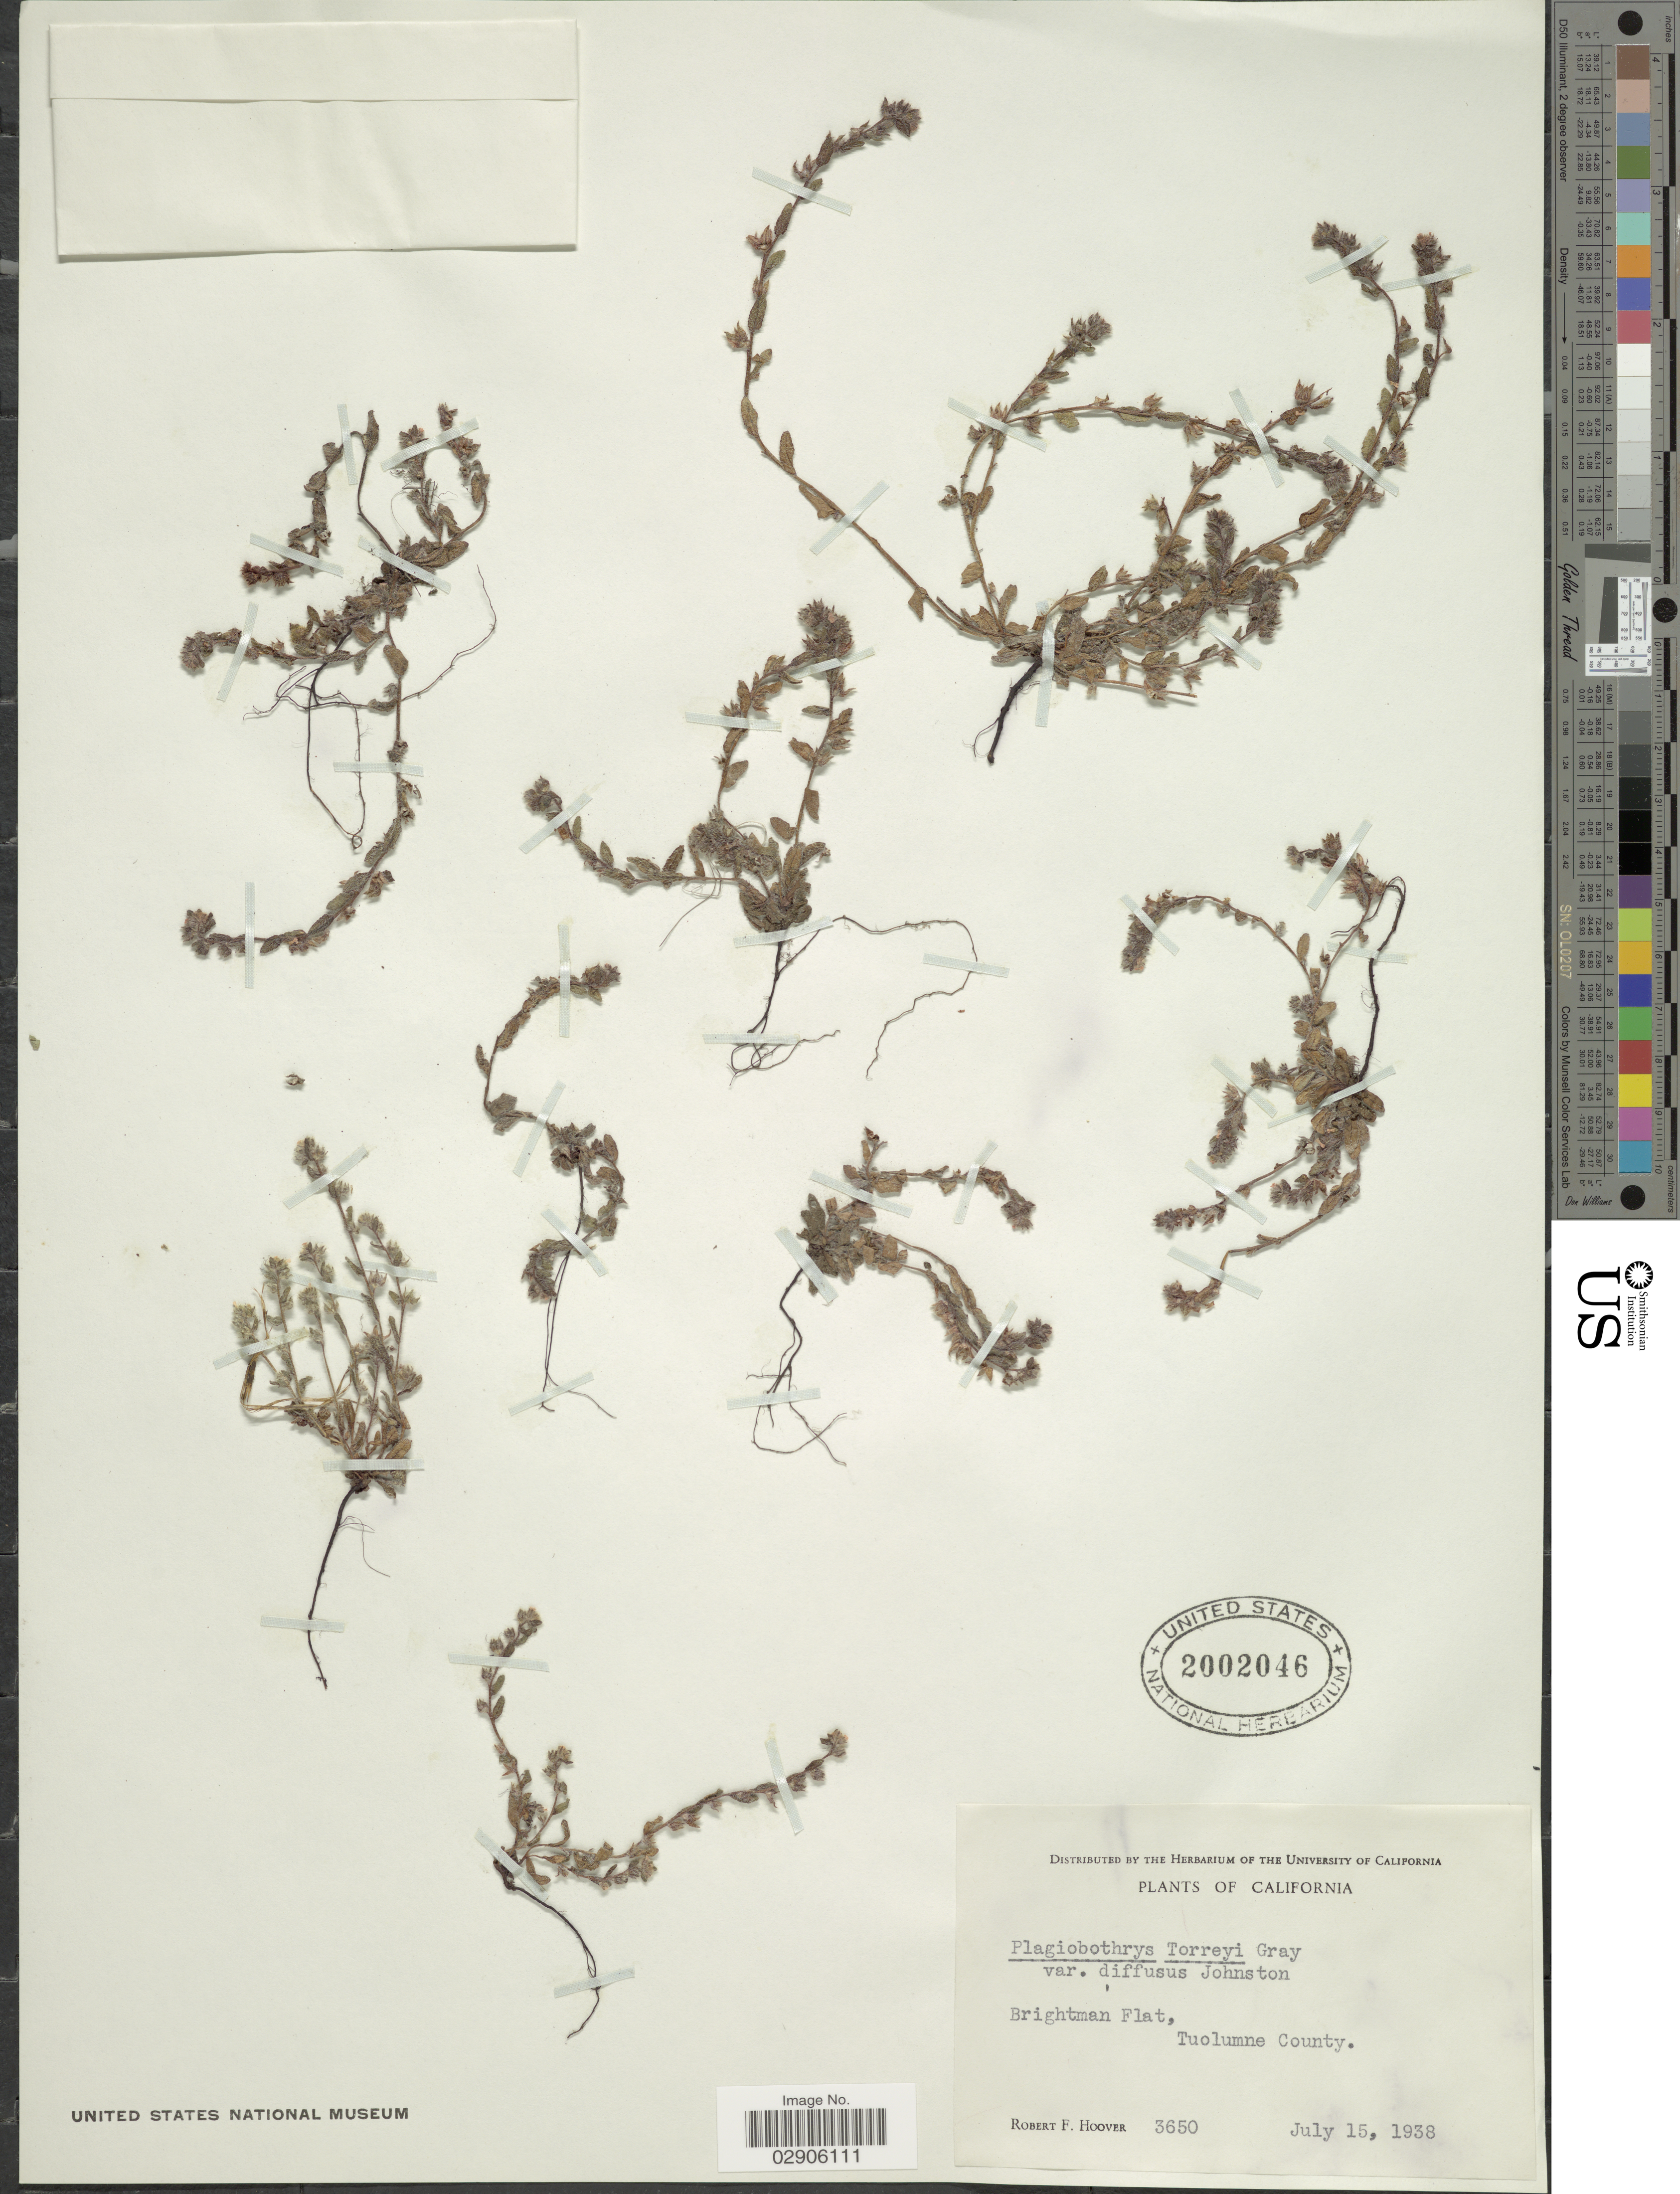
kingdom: Plantae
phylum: Tracheophyta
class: Magnoliopsida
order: Boraginales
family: Boraginaceae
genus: Plagiobothrys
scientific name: Plagiobothrys torreyi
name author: A. Gray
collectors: R. F. Hoover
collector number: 3650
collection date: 1938-07-15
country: United States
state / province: California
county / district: Tuolumne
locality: Brightman Flat, Tuolumne County.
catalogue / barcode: US 2002046